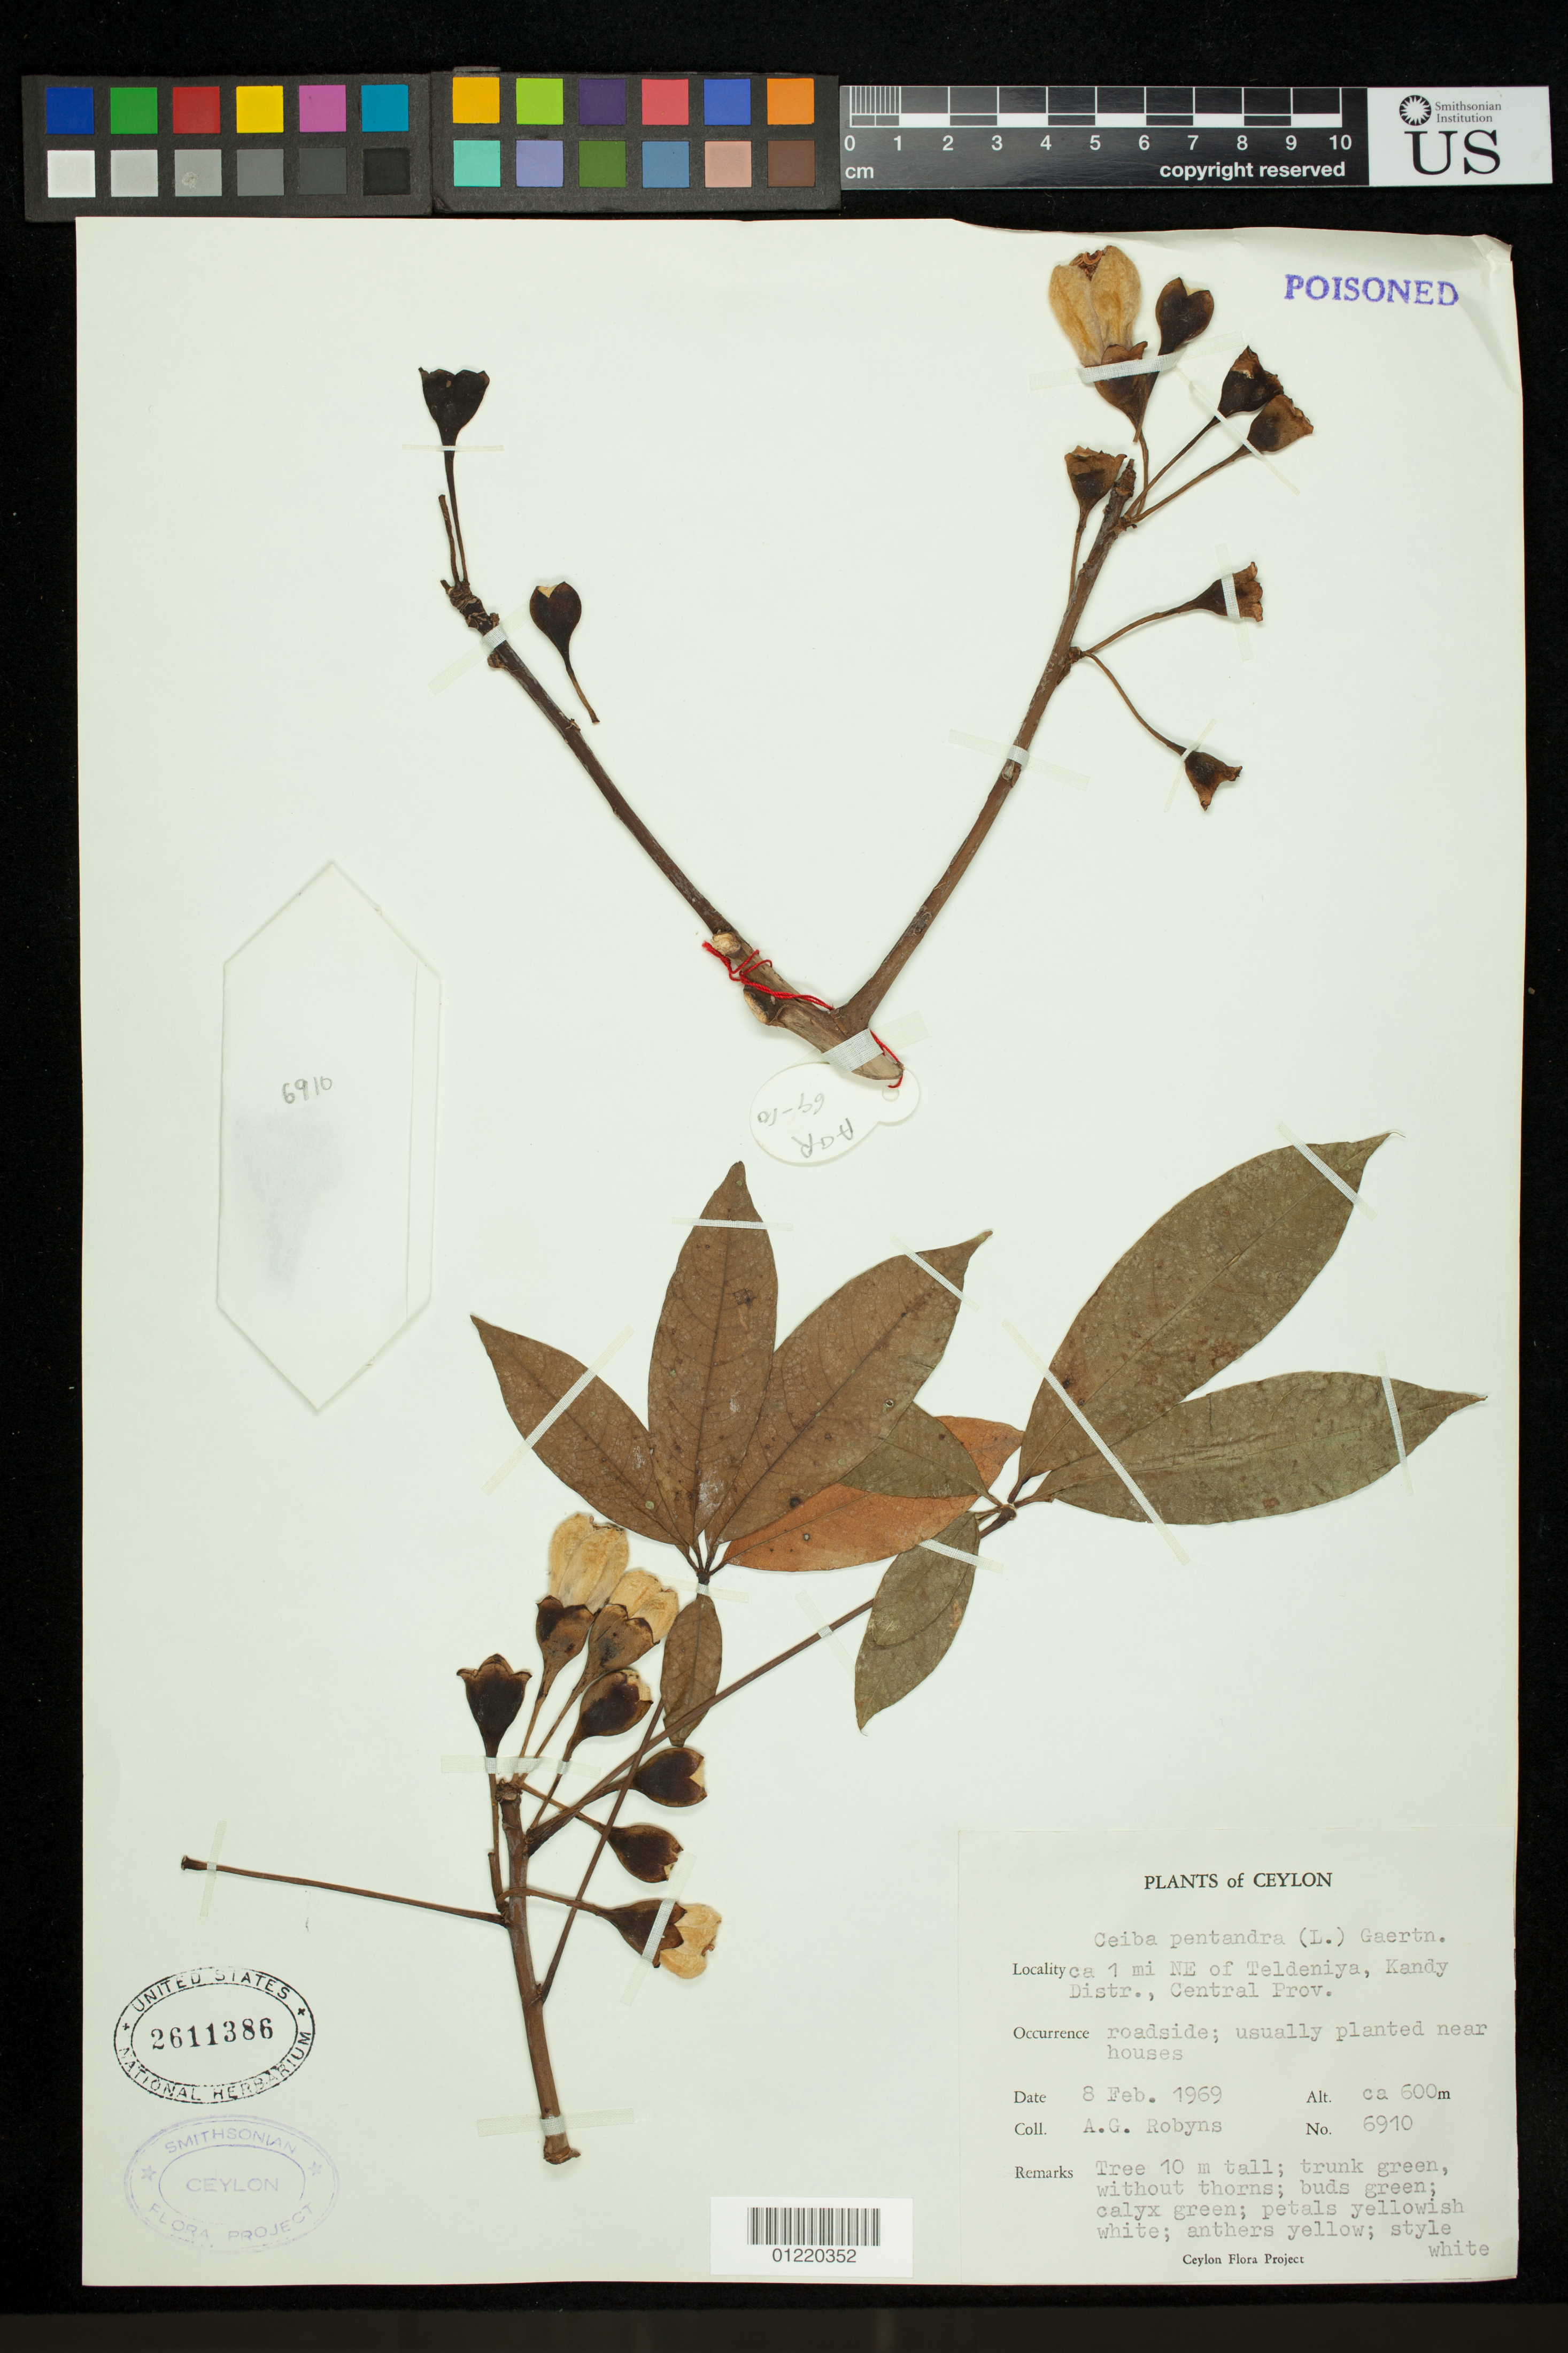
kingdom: Plantae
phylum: Tracheophyta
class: Magnoliopsida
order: Malvales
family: Malvaceae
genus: Ceiba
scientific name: Ceiba pentandra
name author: (L.) Gaertn.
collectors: A. G. Robyns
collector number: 6910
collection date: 1969-02-08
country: Sri Lanka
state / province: Central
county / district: Kandy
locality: ca 1 mi NE of Teldeniya, roadside; usually planted near houses.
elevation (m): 600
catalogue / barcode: US 2611386